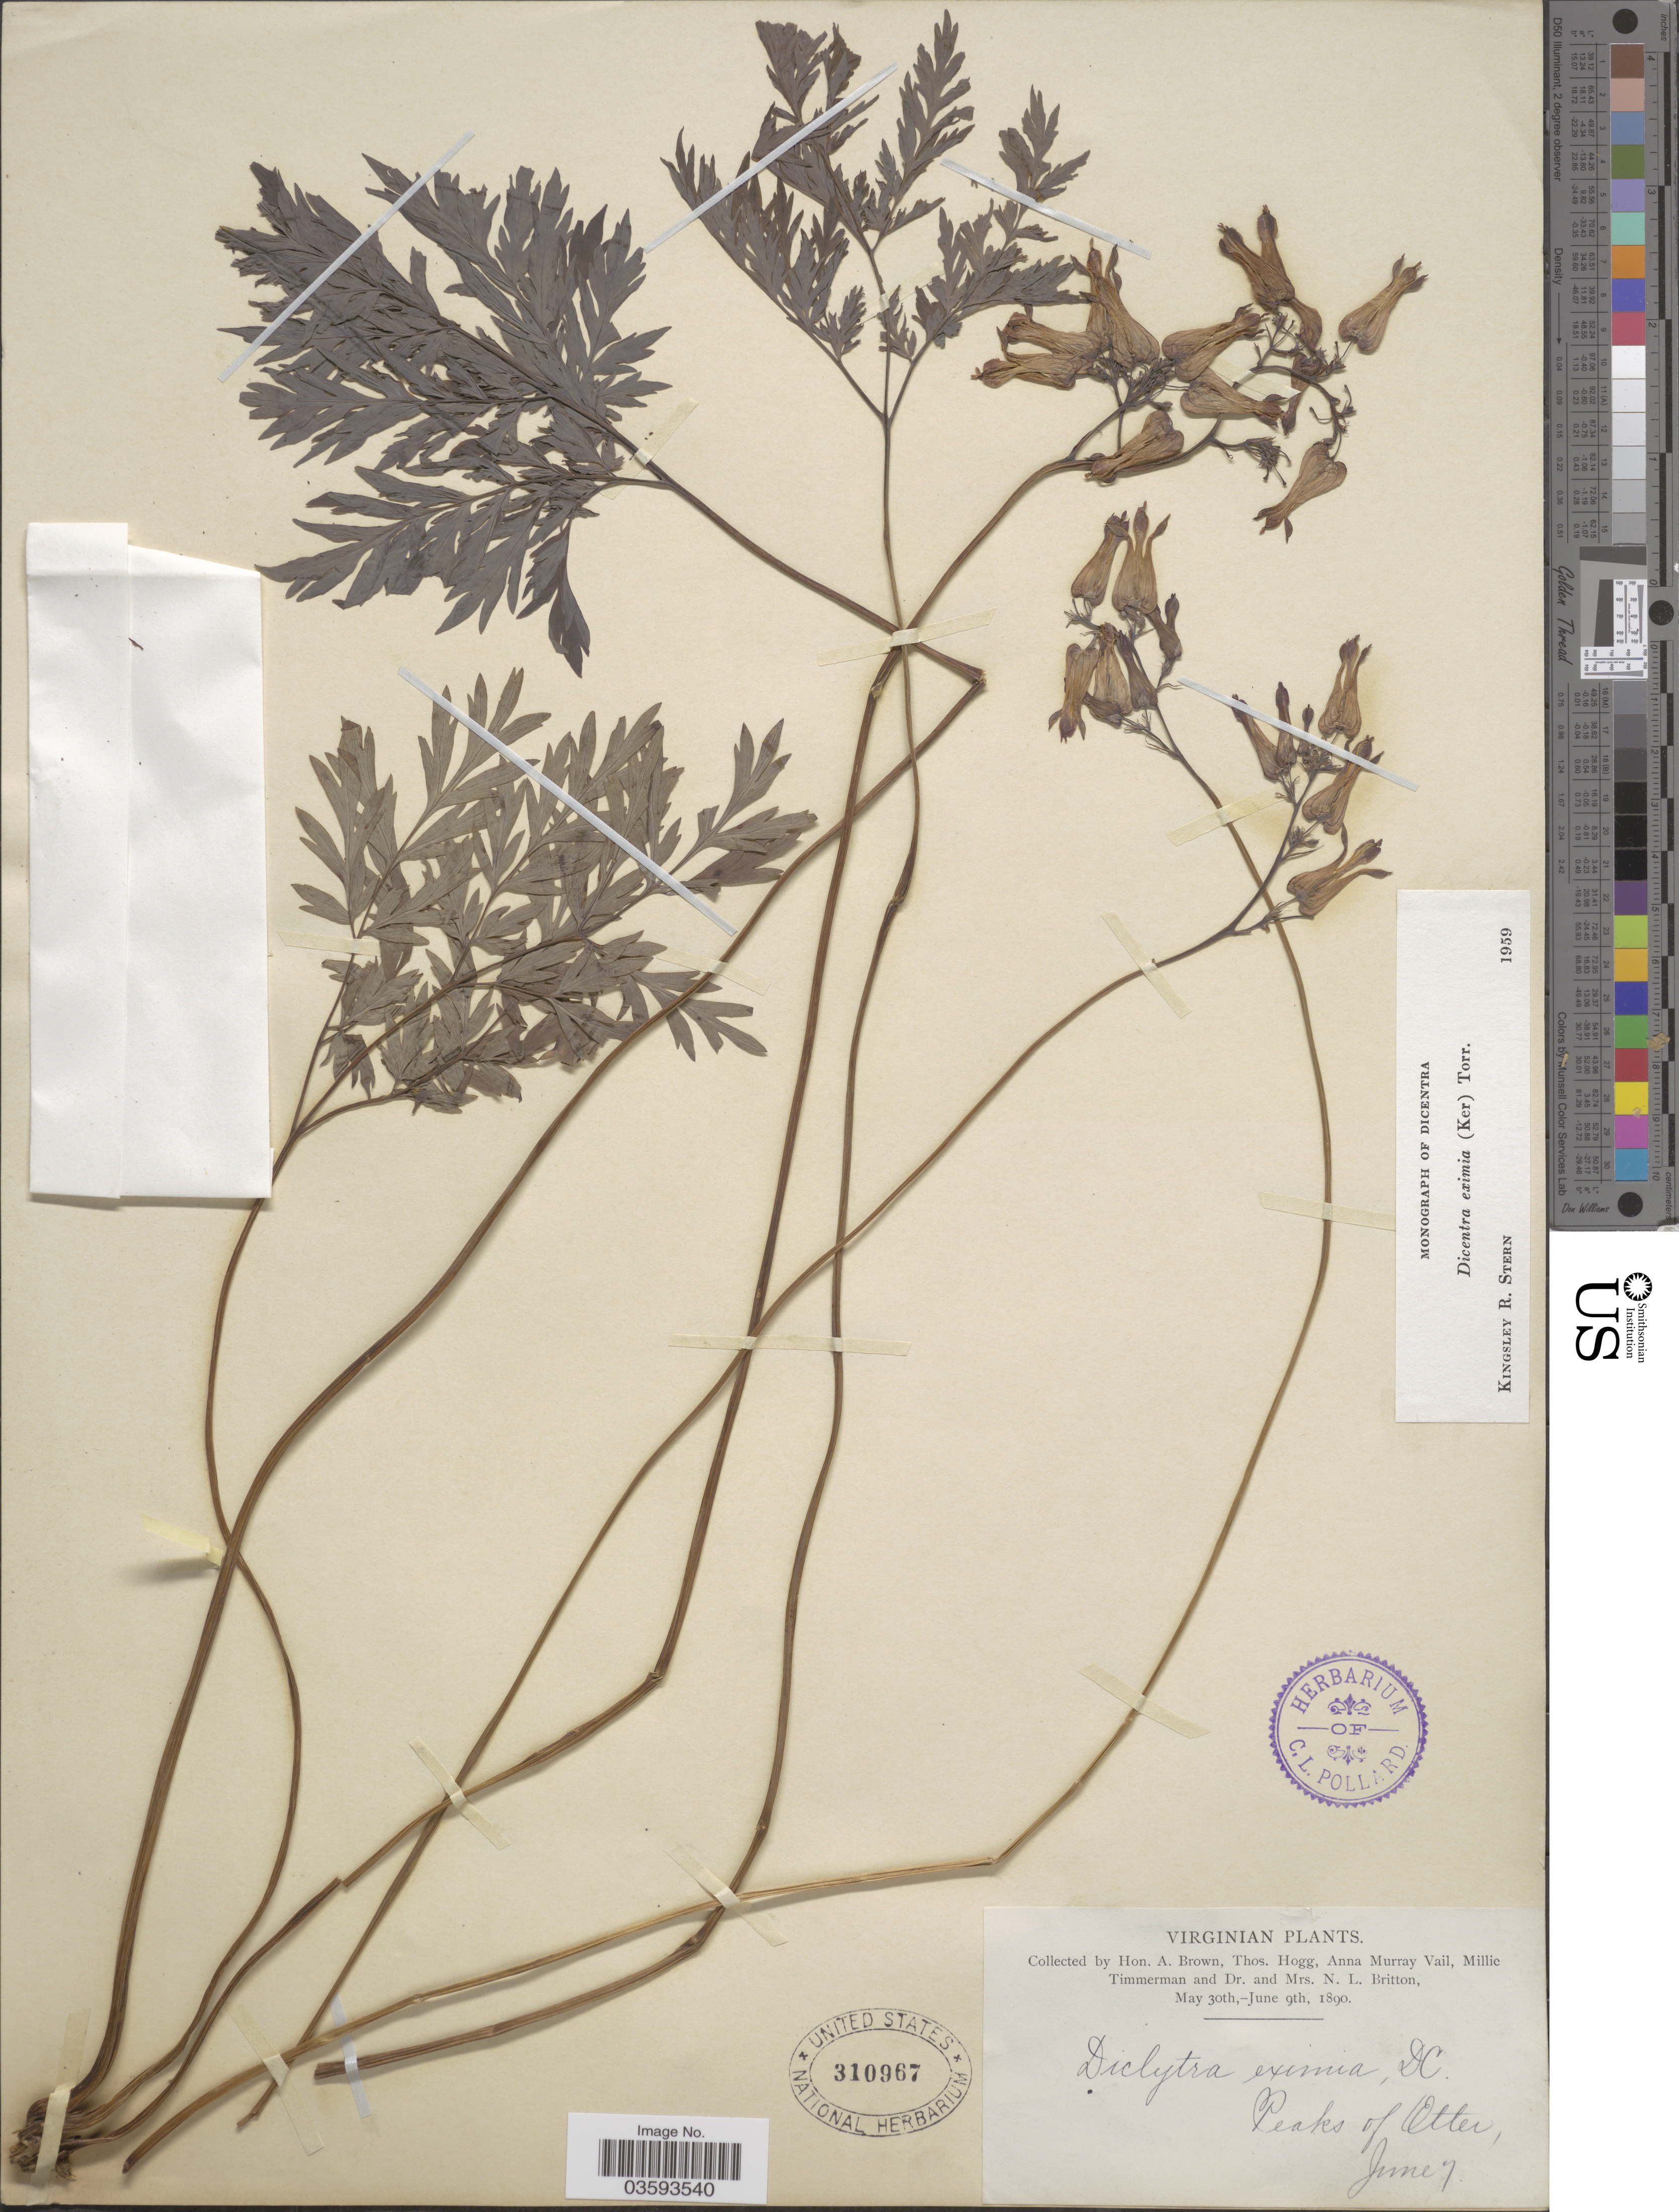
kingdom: Plantae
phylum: Tracheophyta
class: Magnoliopsida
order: Ranunculales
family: Papaveraceae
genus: Dicentra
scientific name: Dicentra eximia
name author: (Ker Gawl.) Torr.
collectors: H. A. Brown, T. Hogg, A. Vail, M. Timmerman & et al.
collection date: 1890-06-07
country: United States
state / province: Virginia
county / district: Bedford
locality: Peaks of Otter.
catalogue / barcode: US 310967